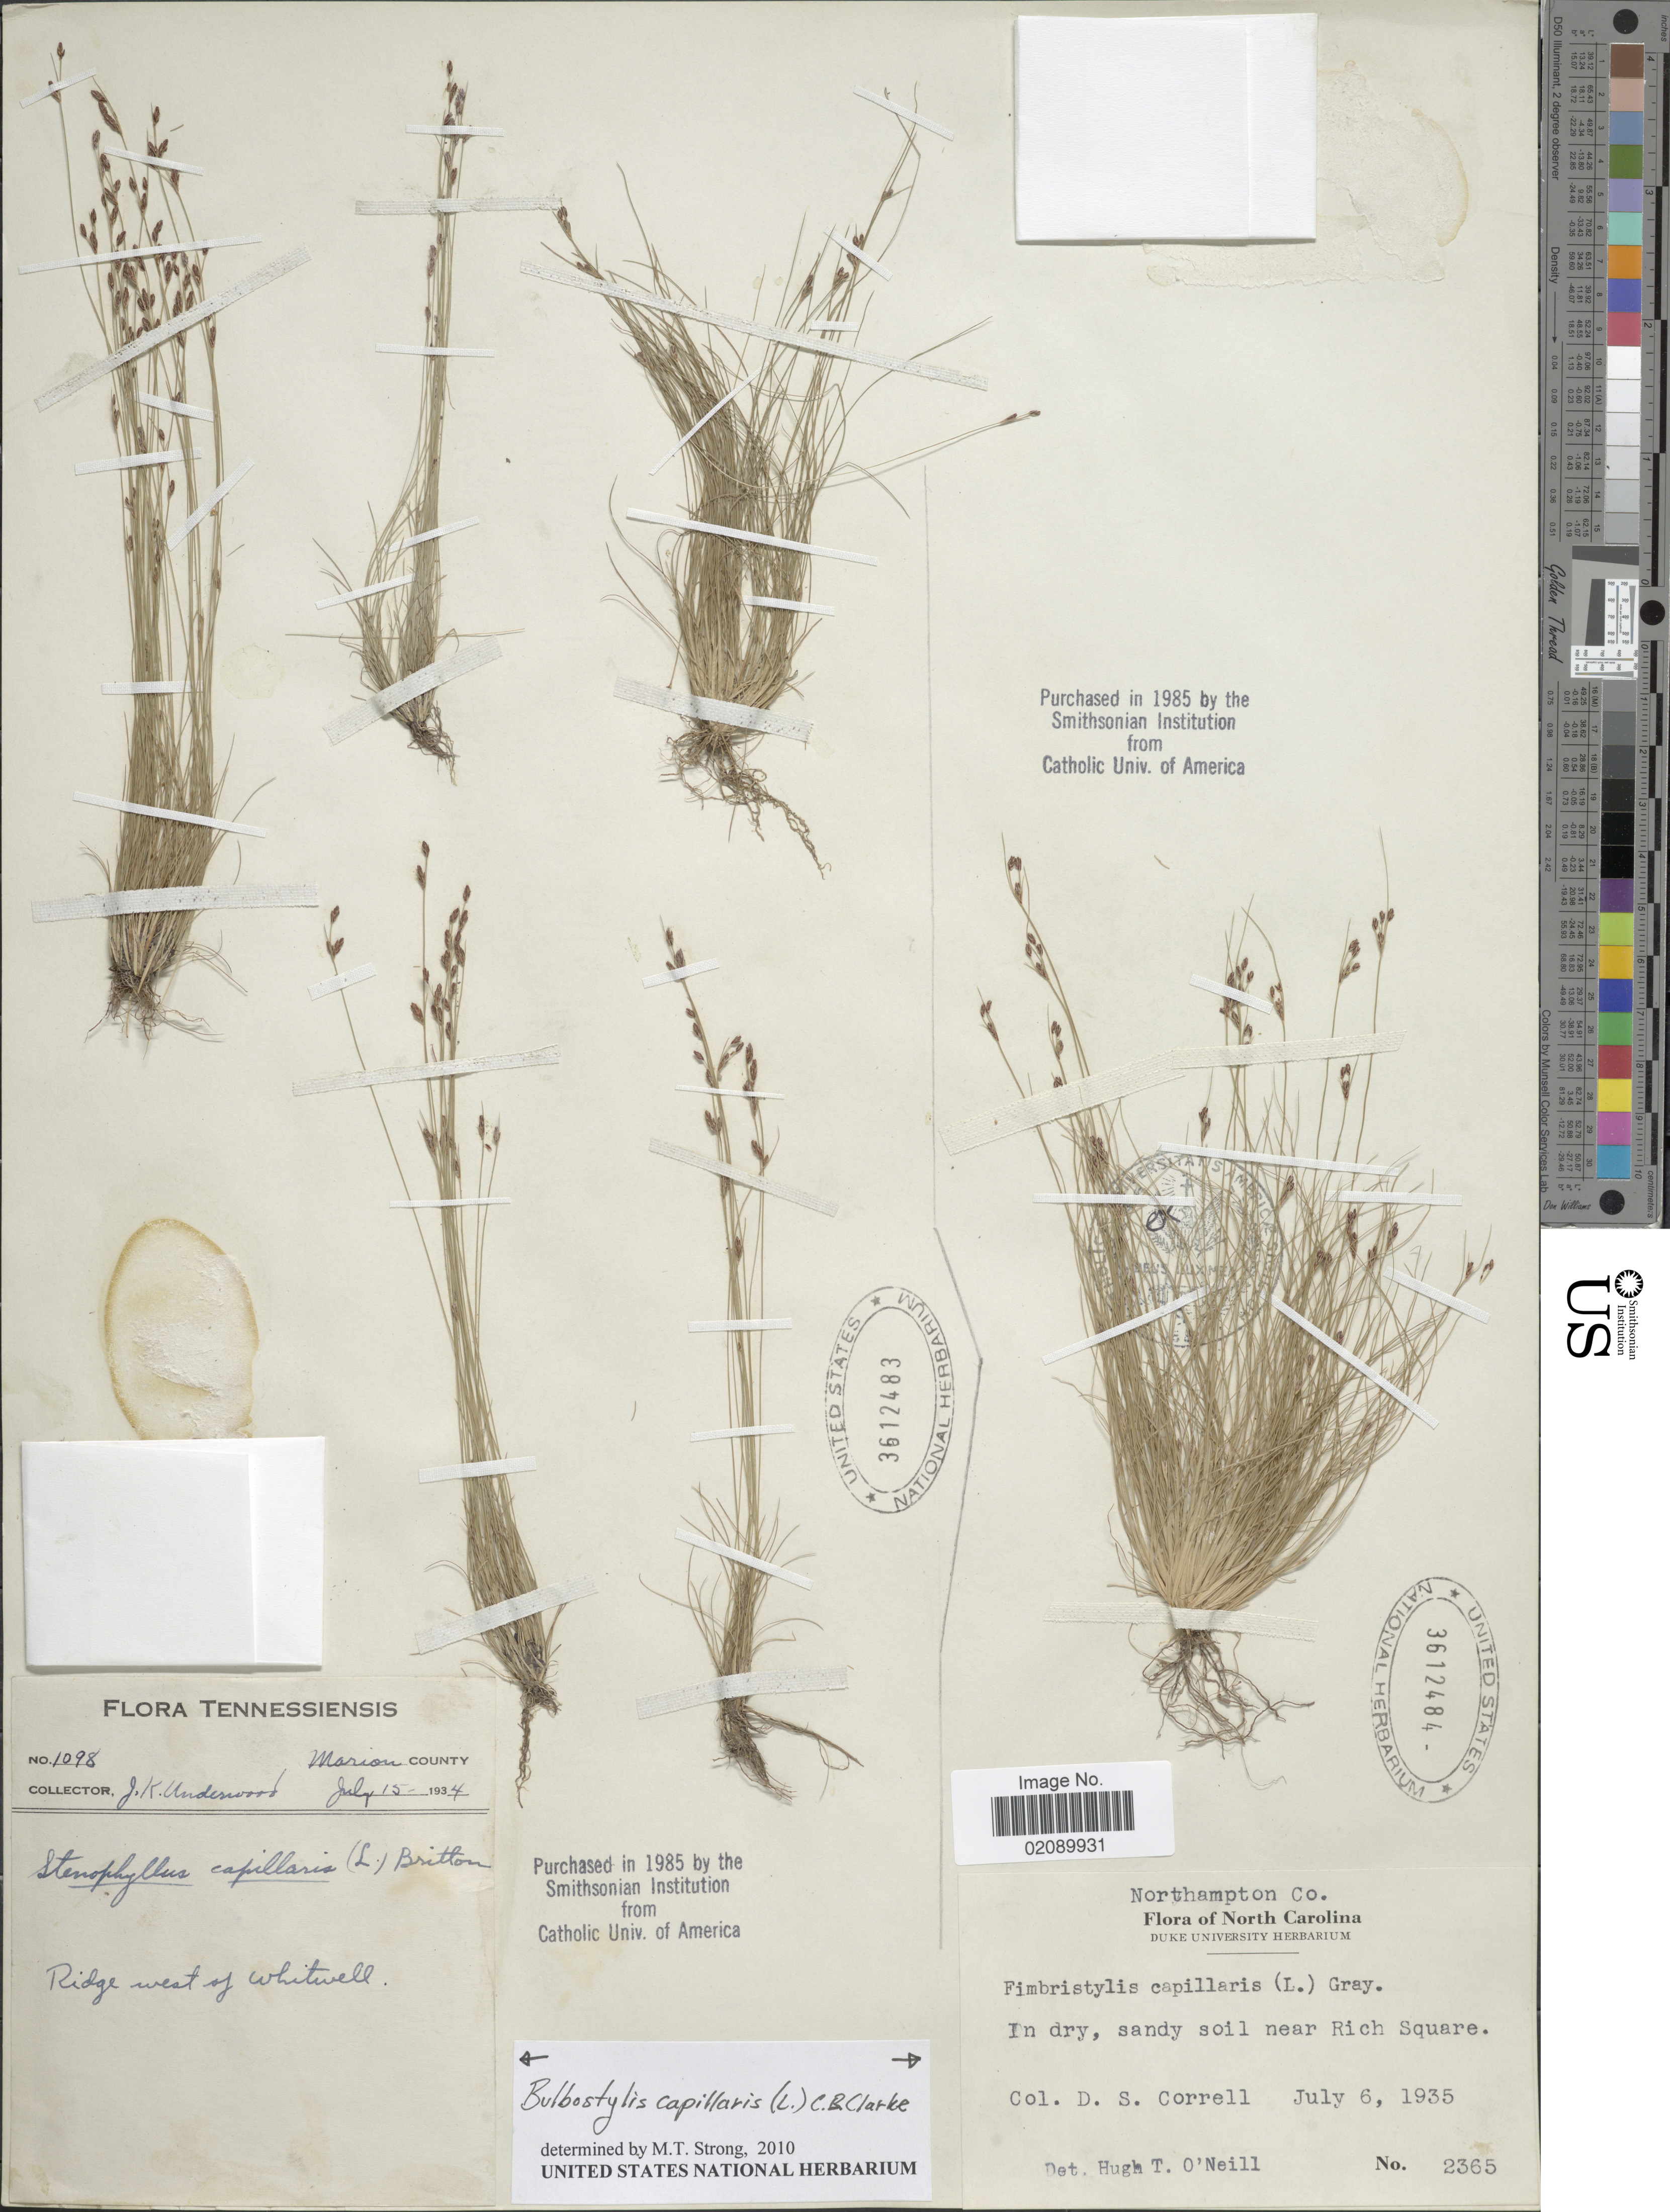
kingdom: Plantae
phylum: Tracheophyta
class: Liliopsida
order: Poales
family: Cyperaceae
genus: Bulbostylis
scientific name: Bulbostylis capillaris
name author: (L.) Kunth ex C.B. Clarke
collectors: J. K. Underwood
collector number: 1098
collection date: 1934-07-15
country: United States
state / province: Tennessee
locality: Marion County. Ridge west of Whitwell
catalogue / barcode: US 3612483